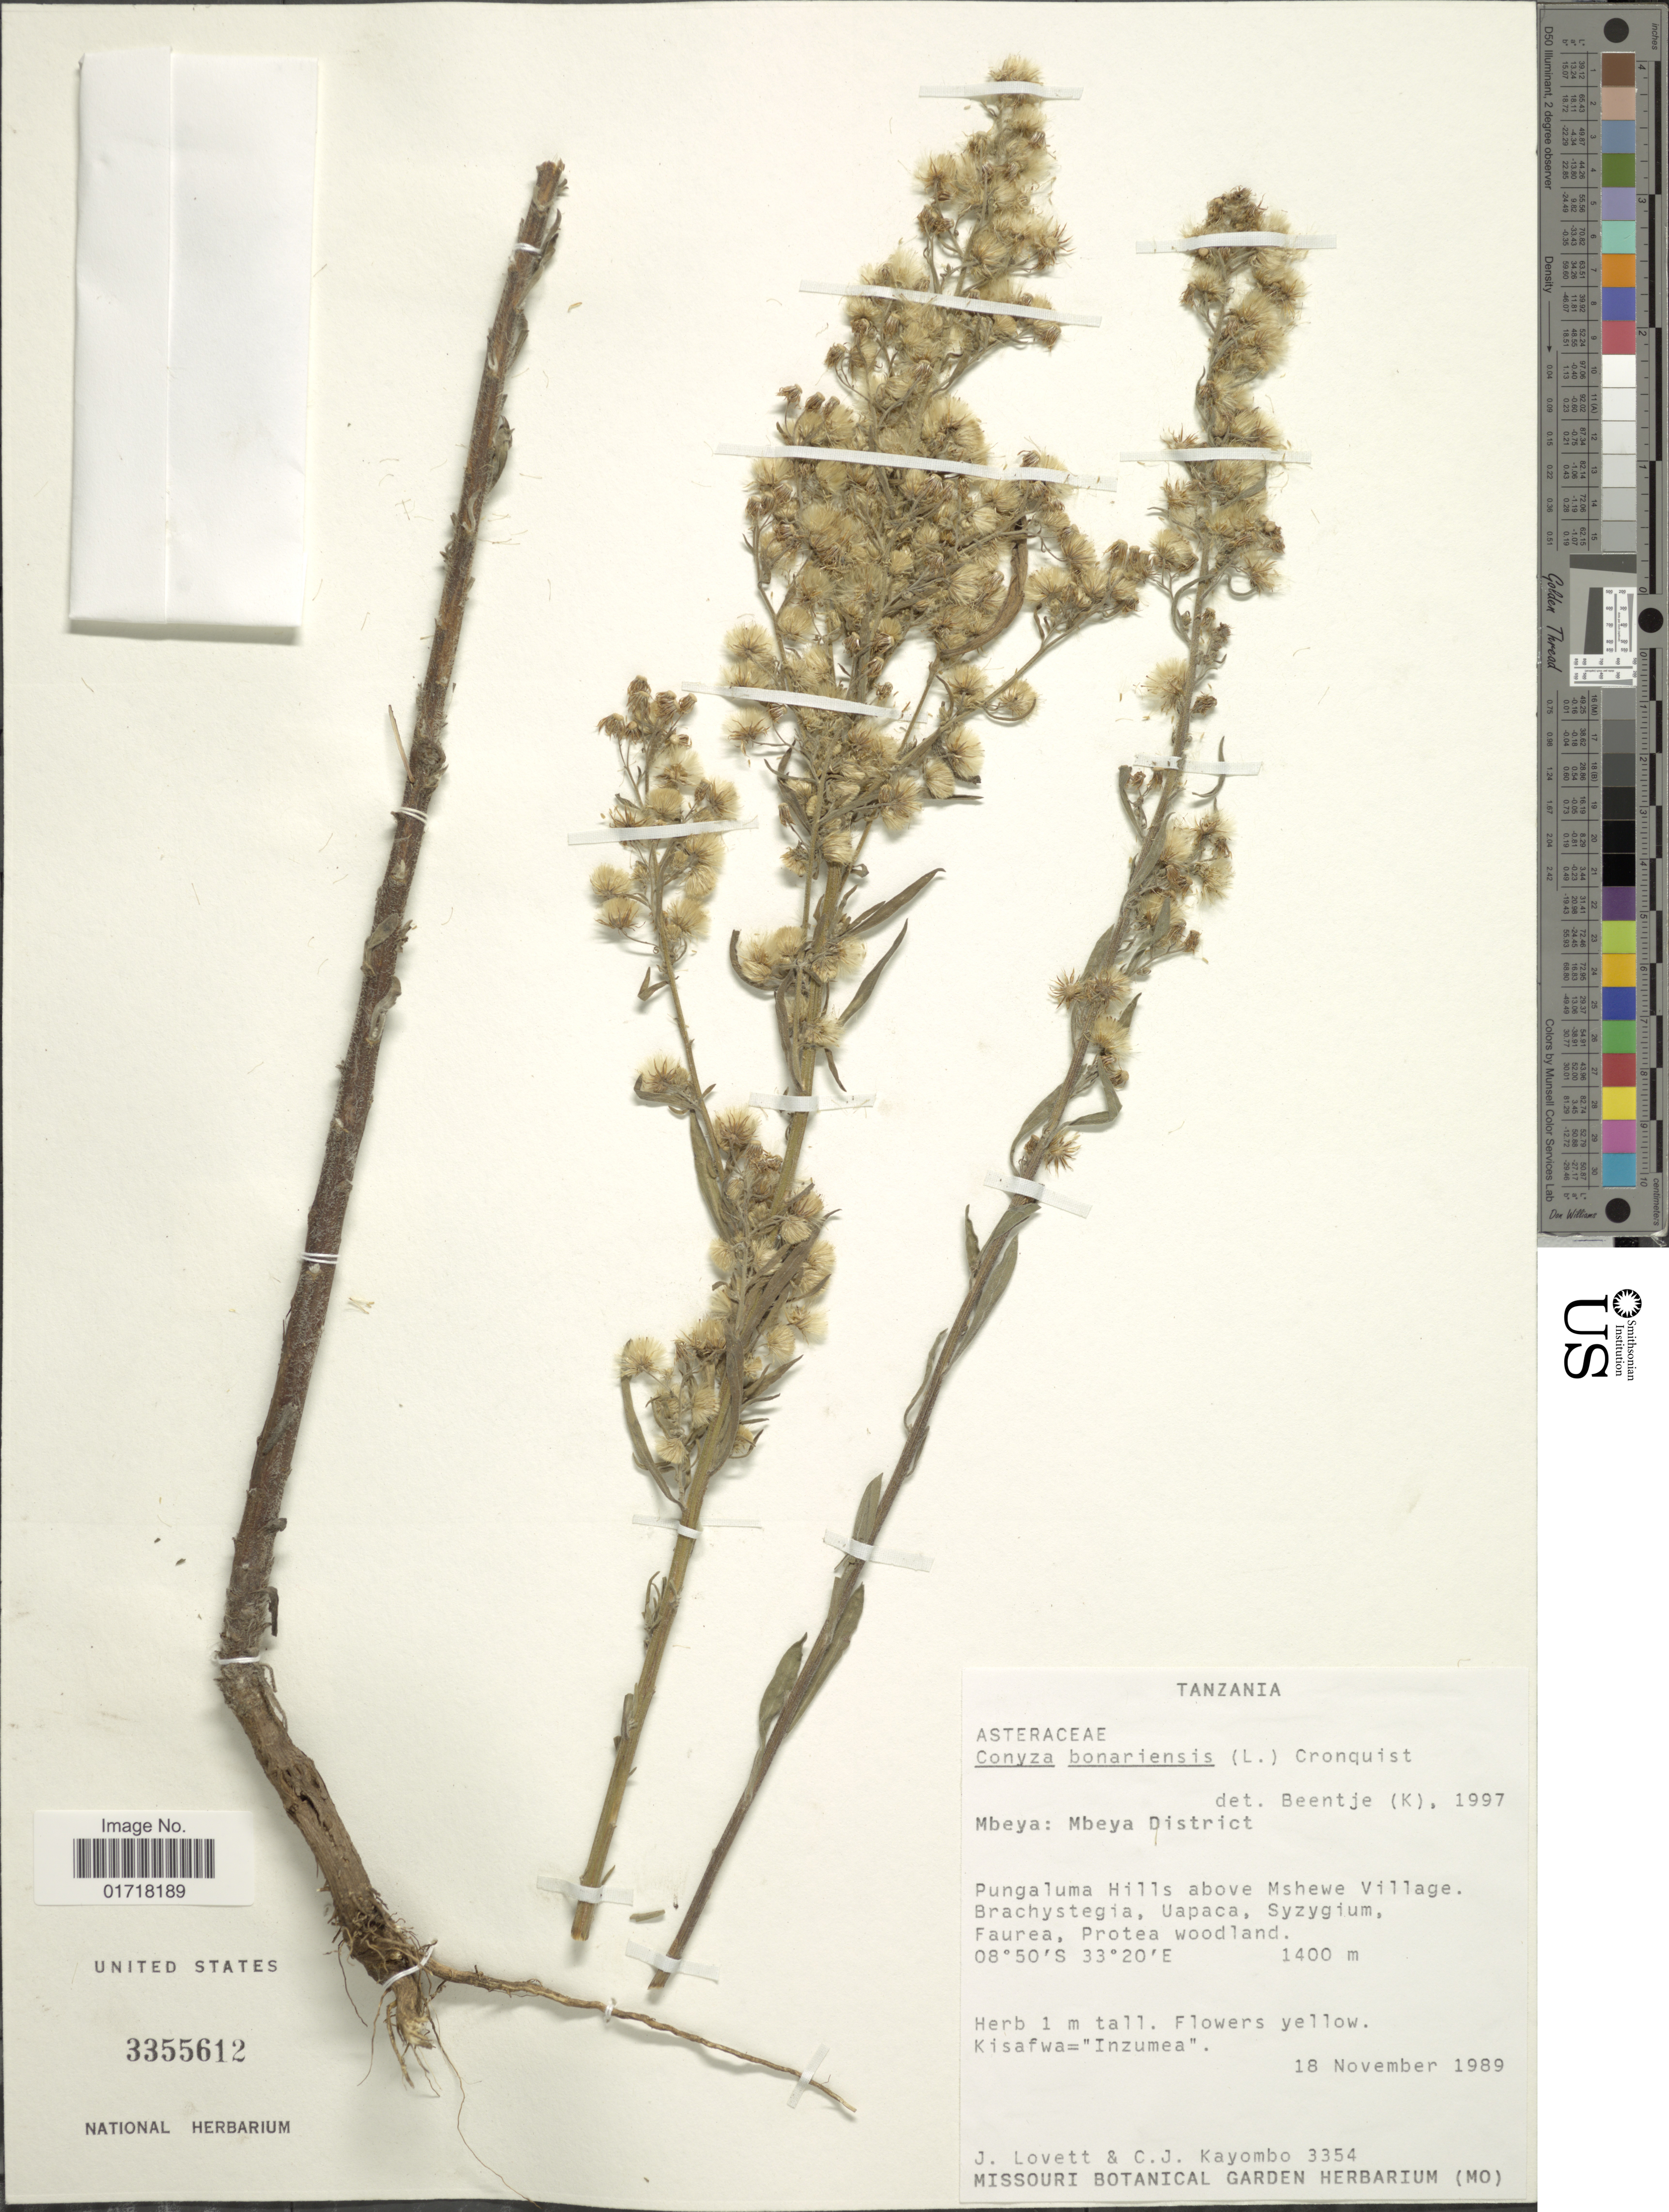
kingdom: Plantae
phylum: Tracheophyta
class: Magnoliopsida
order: Asterales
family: Asteraceae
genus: Conyza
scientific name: Conyza bonariensis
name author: (L.) Cronq.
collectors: J. Lovett & C. Kayombo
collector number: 3354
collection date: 1989-11-18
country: Tanzania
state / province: Mbeya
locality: Mbeya: Mbeya District, Pungaluma Hills above Mshewe Village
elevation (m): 1400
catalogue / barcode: US 3355612